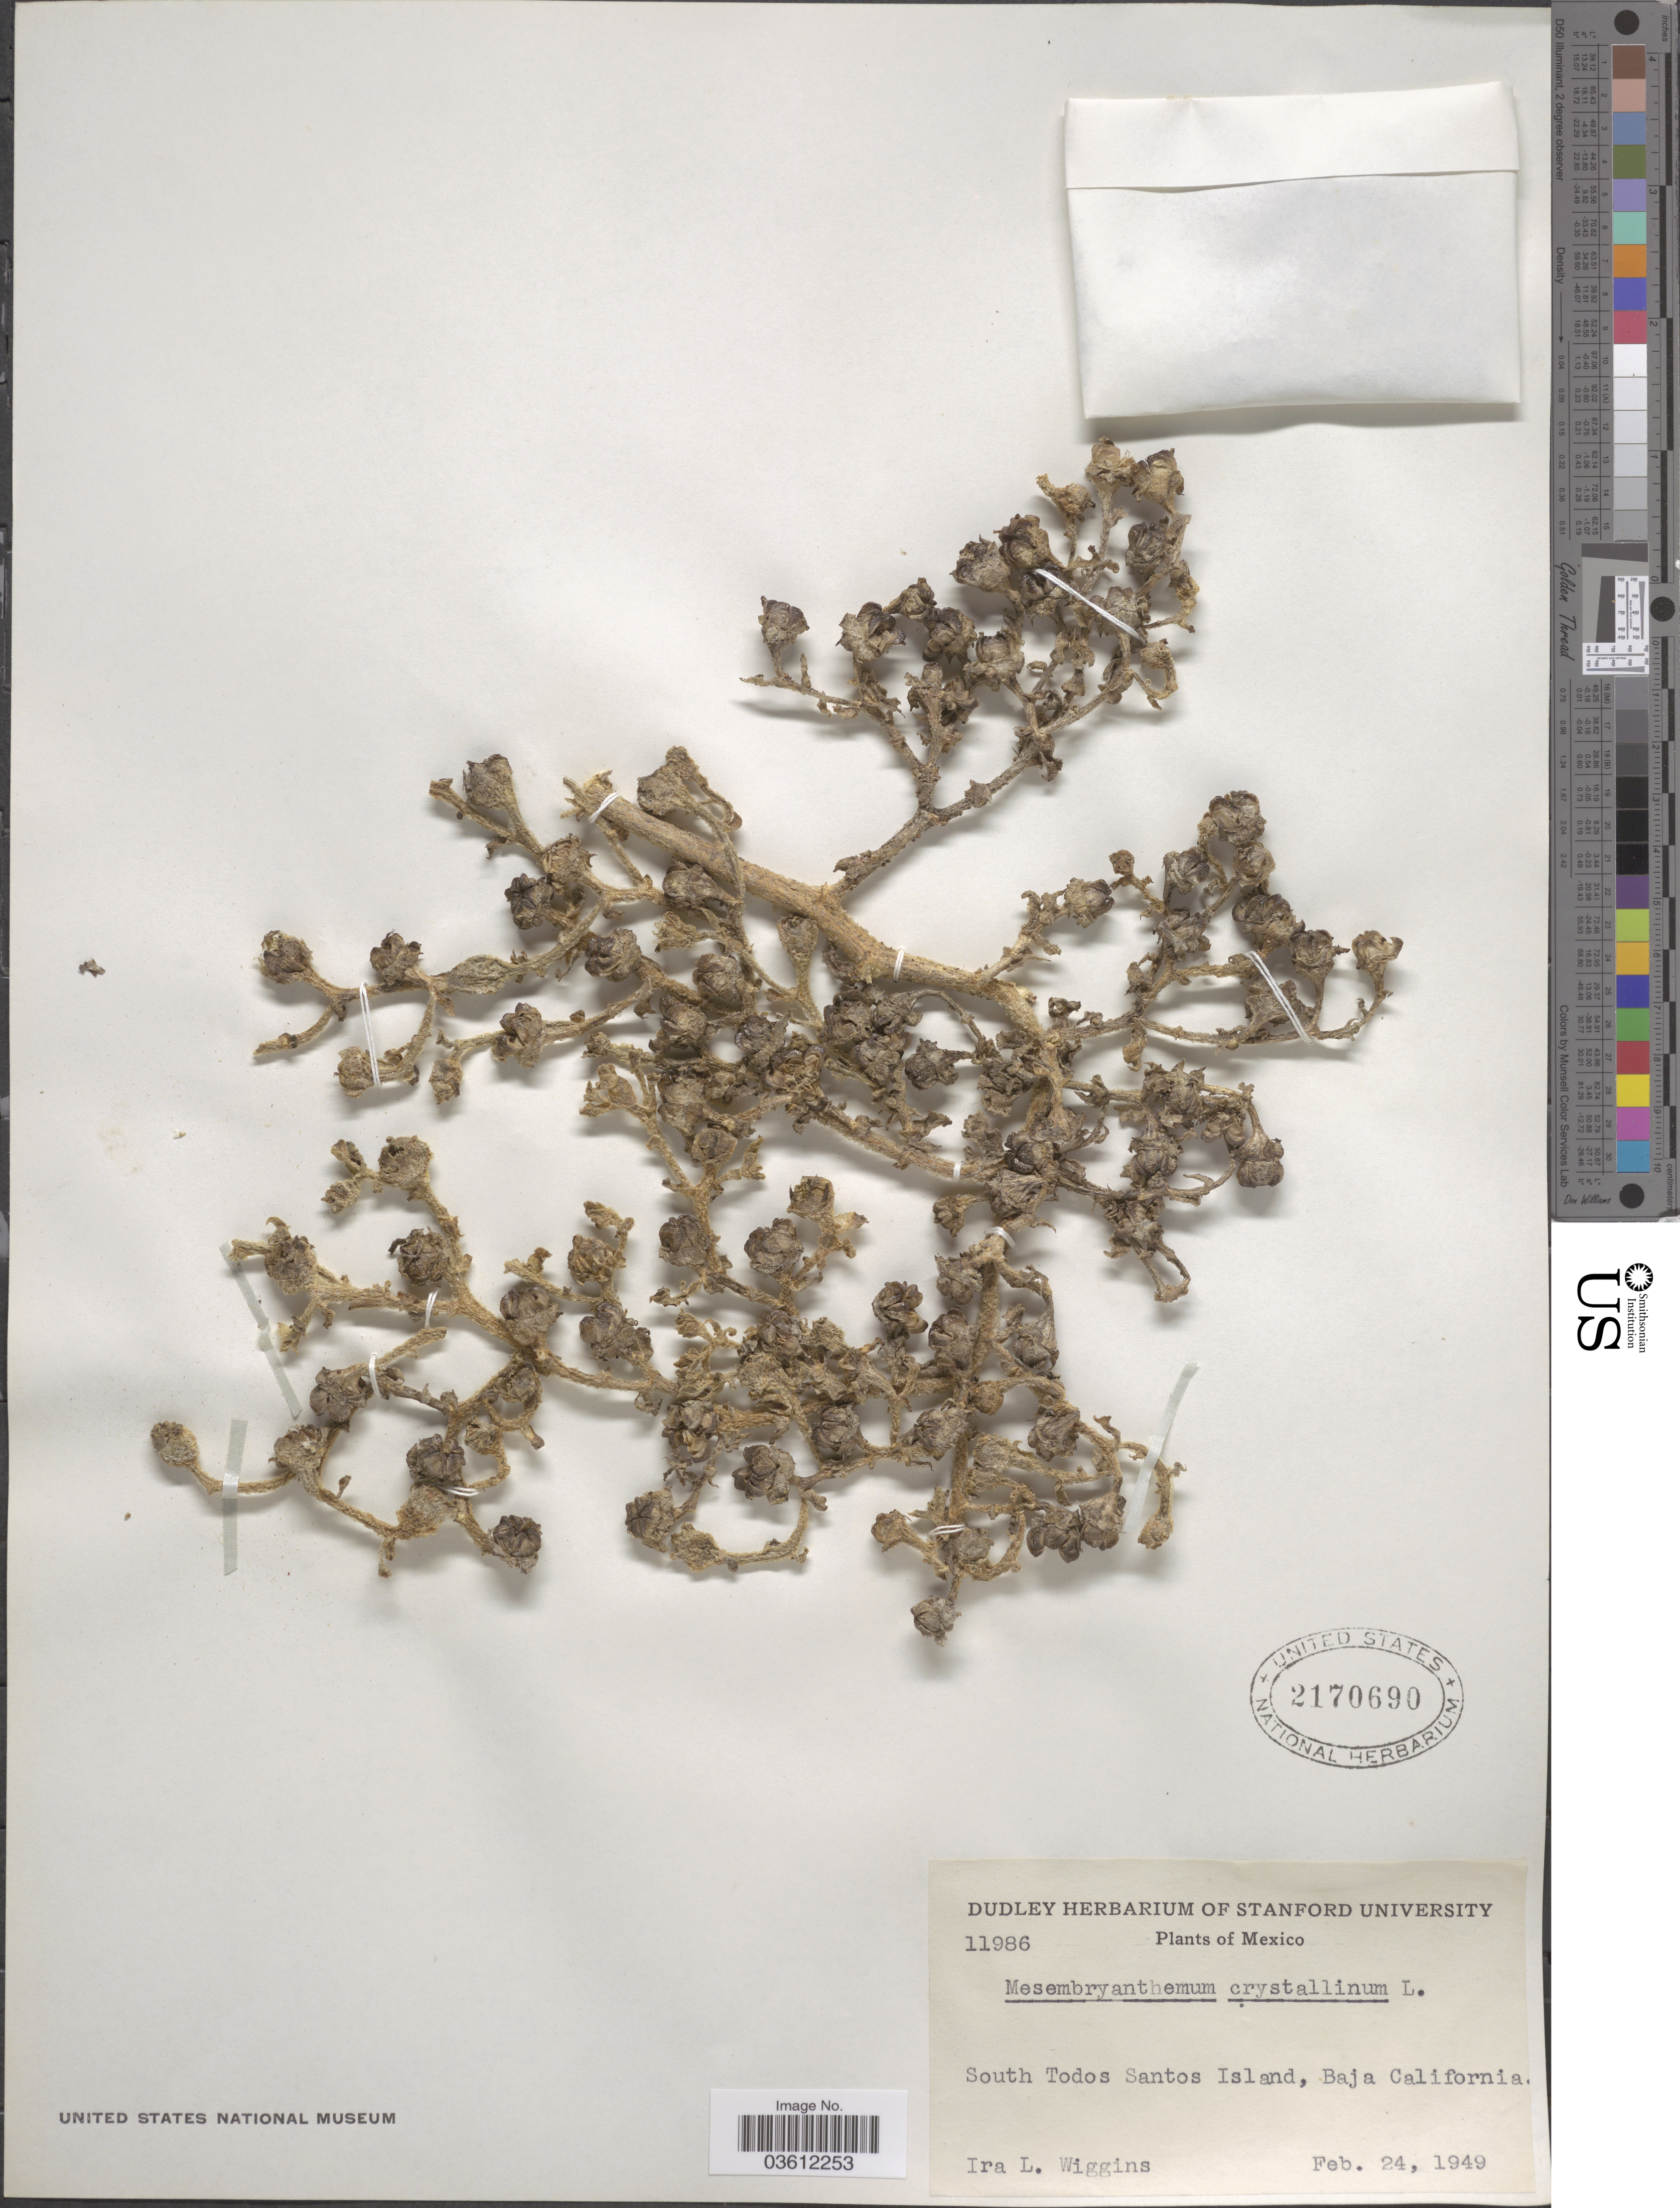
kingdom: Plantae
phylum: Tracheophyta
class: Magnoliopsida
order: Caryophyllales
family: Aizoaceae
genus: Mesembryanthemum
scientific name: Mesembryanthemum crystallinum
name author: L.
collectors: I. L. Wiggins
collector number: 11986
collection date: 1949-02-24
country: Mexico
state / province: Baja California Norte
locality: South Todos Santos Island.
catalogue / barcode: US 2170690